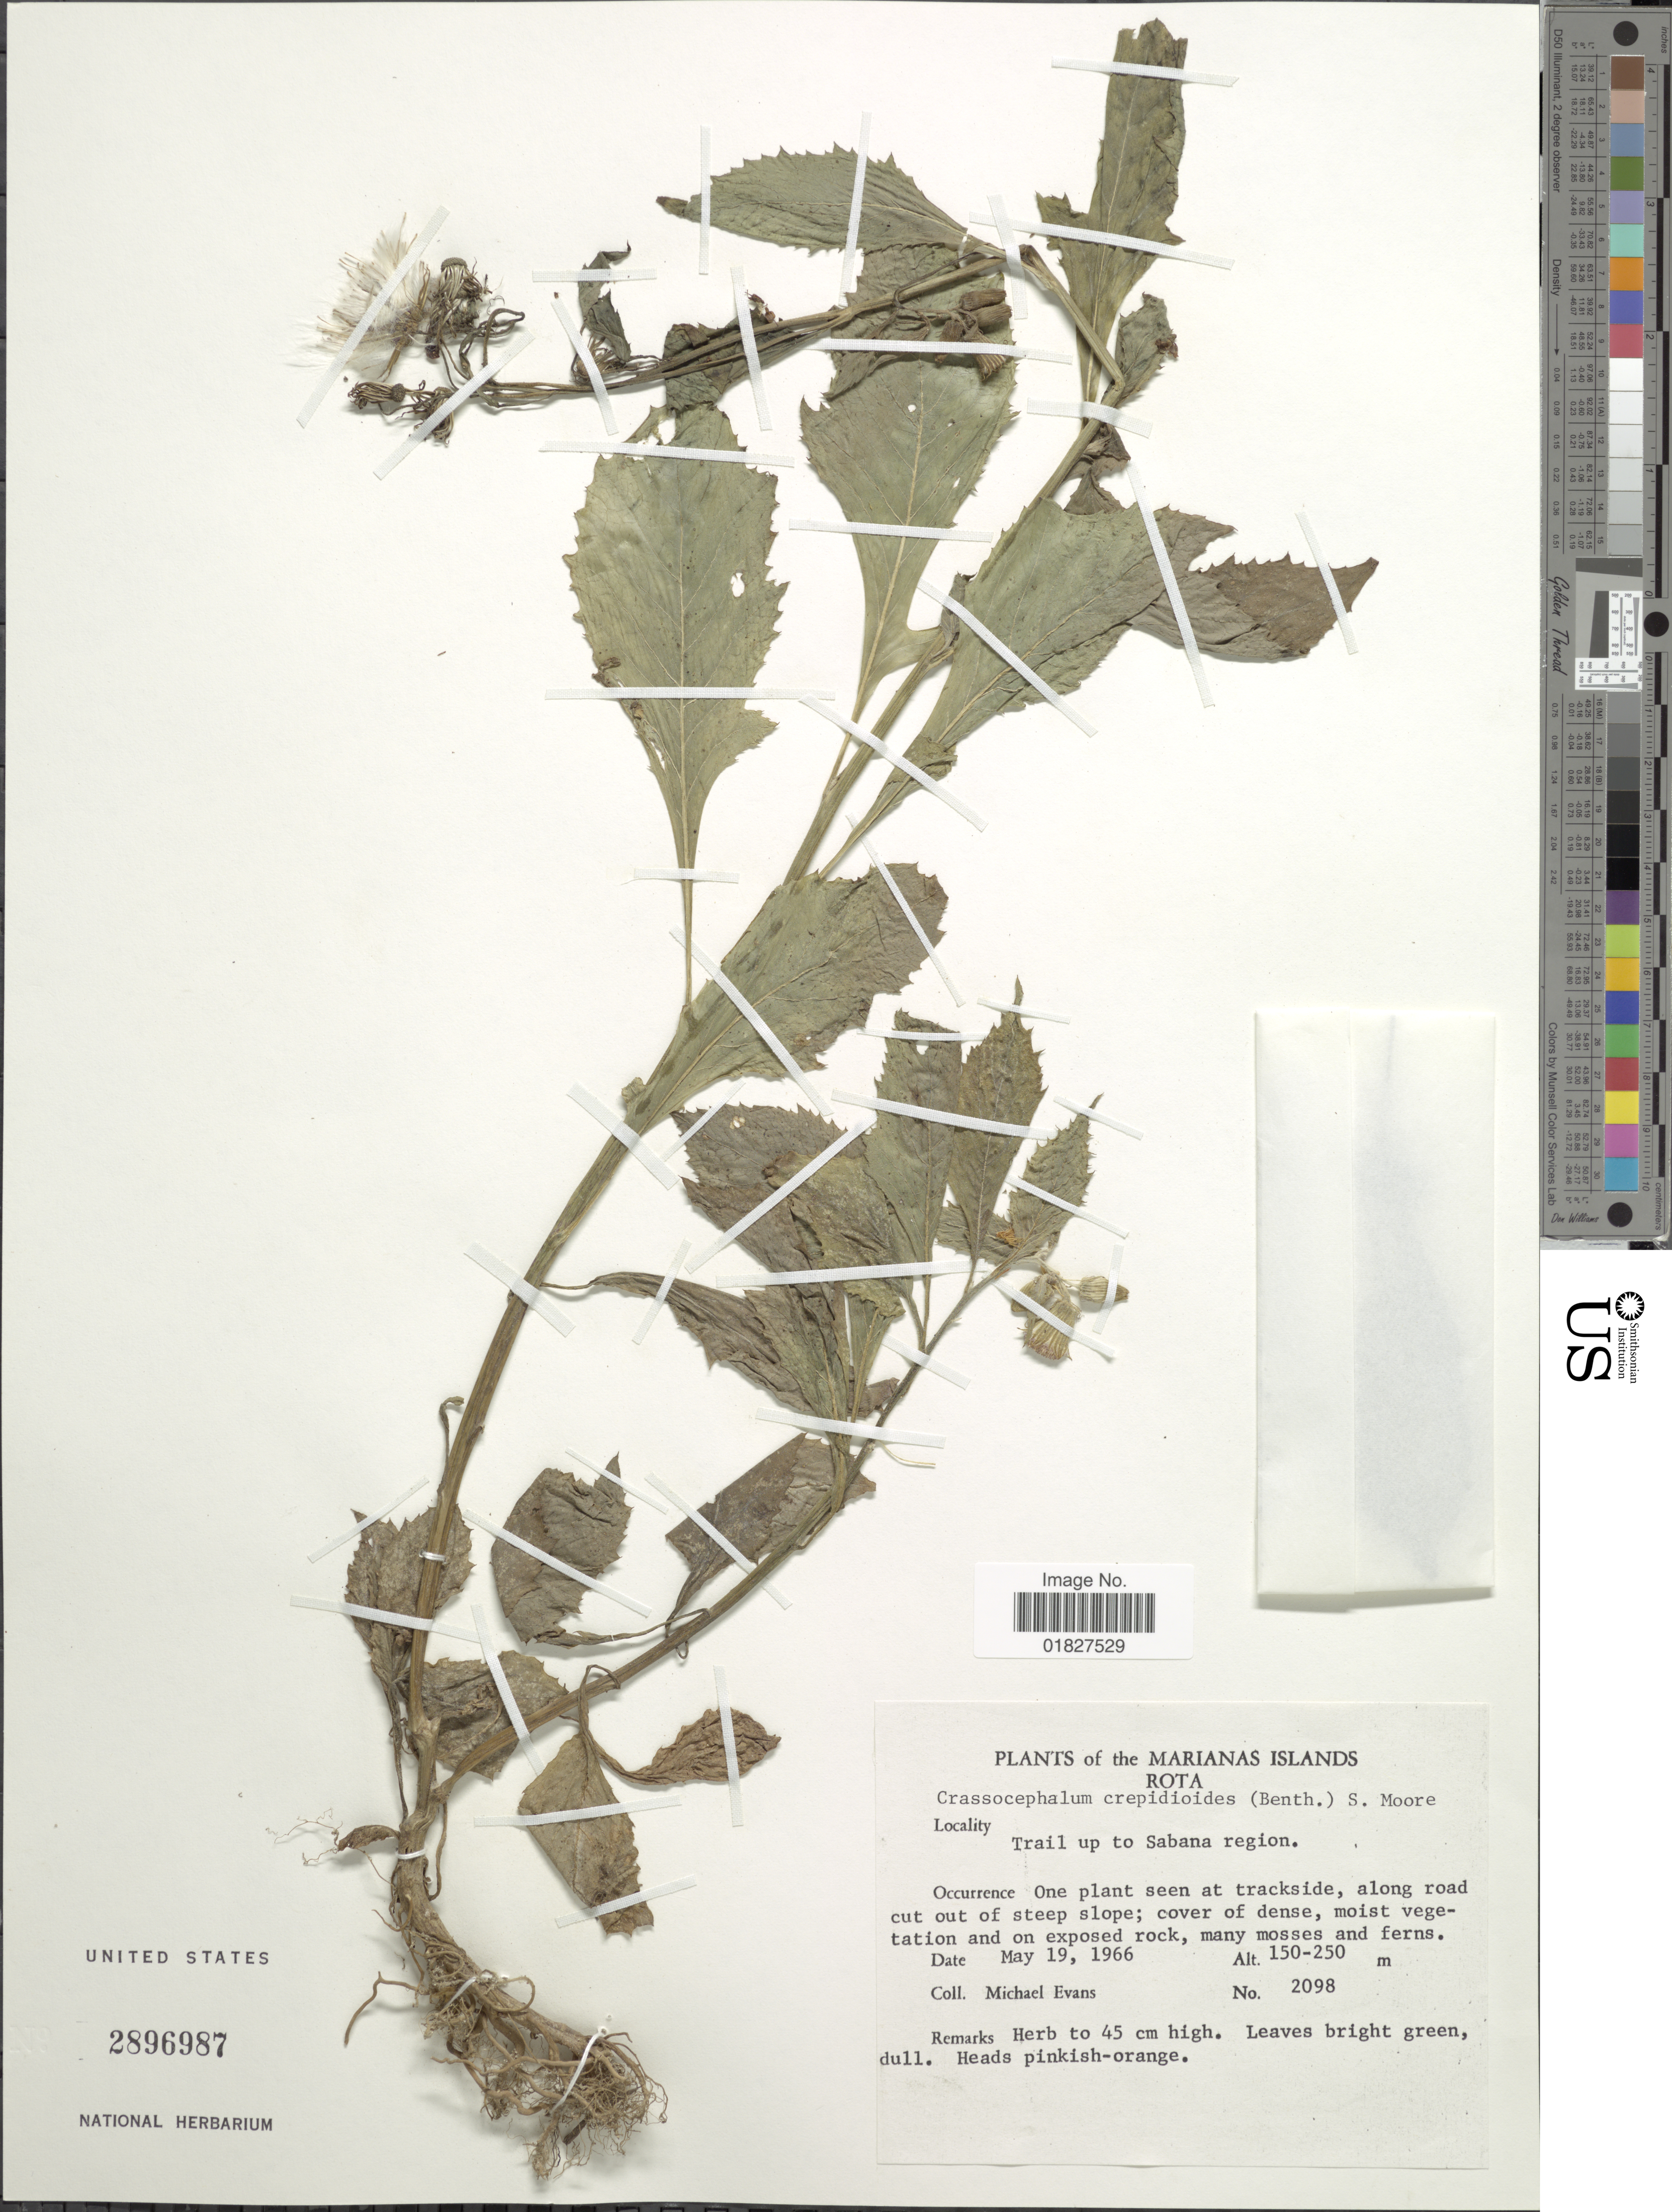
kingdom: Plantae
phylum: Tracheophyta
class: Magnoliopsida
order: Asterales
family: Asteraceae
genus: Crassocephalum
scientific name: Crassocephalum crepidioides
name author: (Benth.) S. Moore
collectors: M. Evans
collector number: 2098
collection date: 1966-05-19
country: Northern Mariana Islands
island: Rota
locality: Rota, trail up to Sabana region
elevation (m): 150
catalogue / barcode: US 2896987